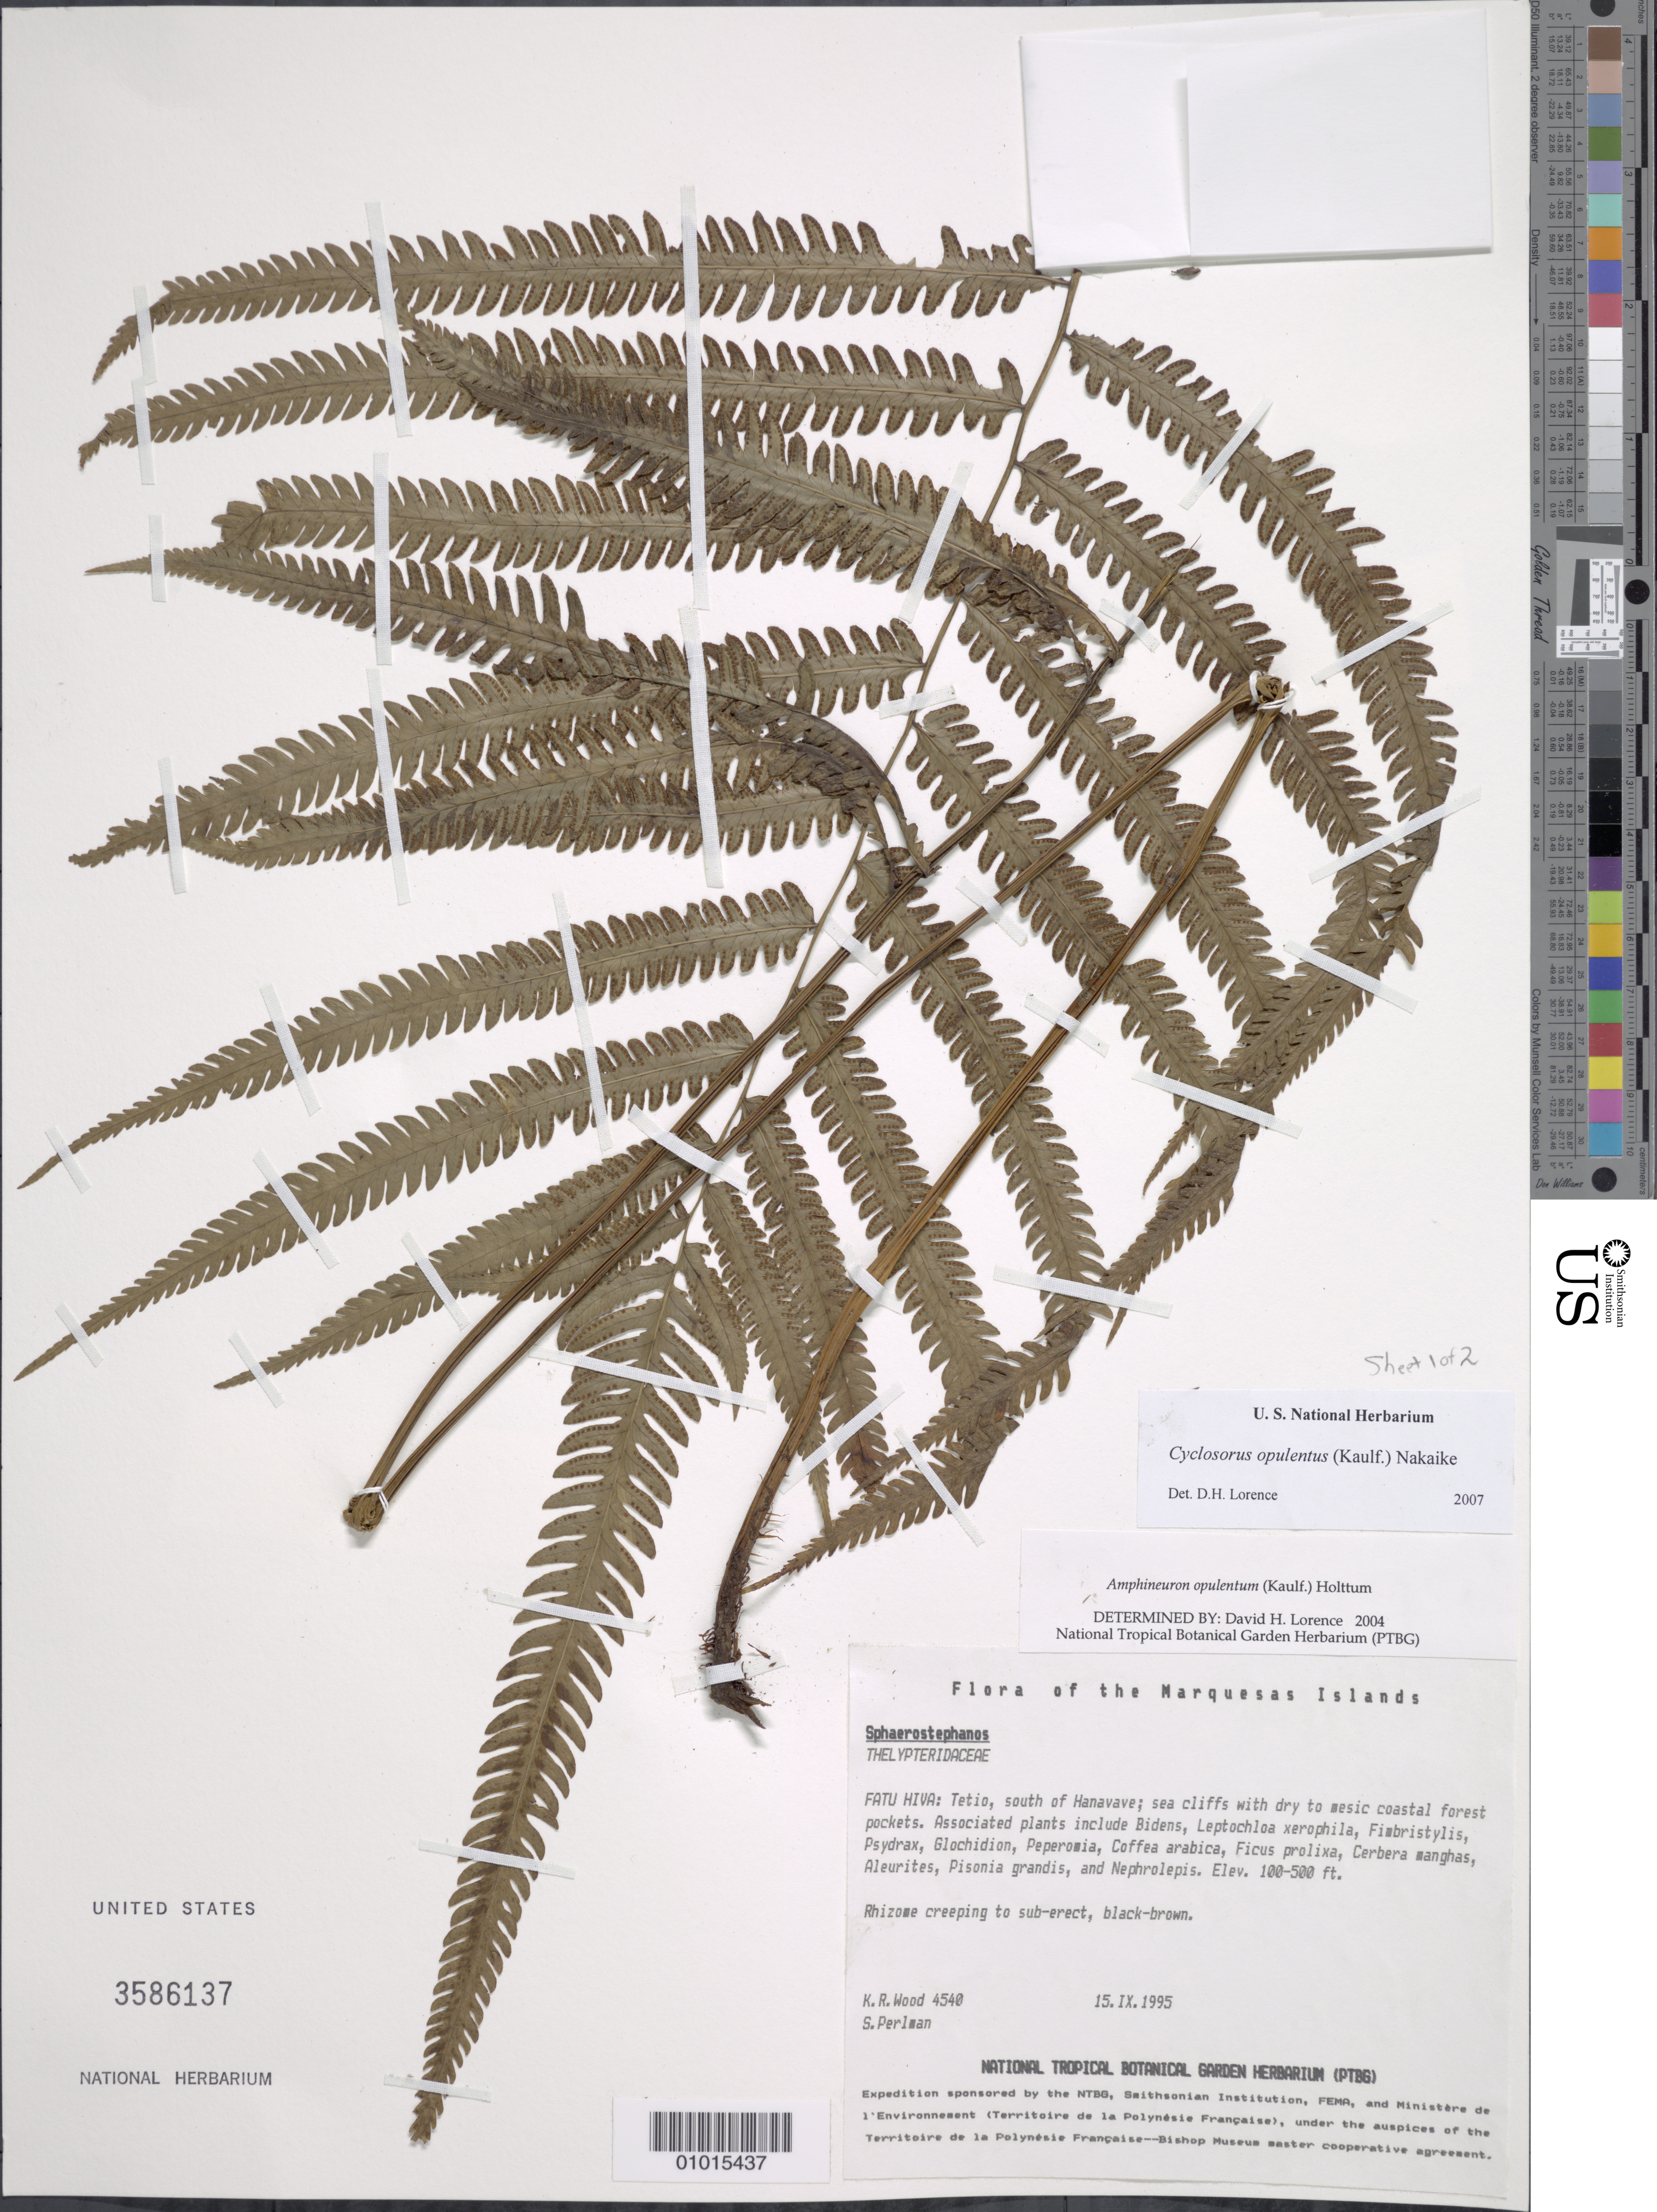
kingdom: Plantae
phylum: Tracheophyta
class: Polypodiopsida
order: Polypodiales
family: Thelypteridaceae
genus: Amphineuron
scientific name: Amphineuron opulentum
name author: (Kaulf.) Holttum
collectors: K. R. Wood & S. P. Perlman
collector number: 4540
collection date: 1995-09-15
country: French Polynesia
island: Fatu Hiva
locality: Tetio, S of Hanavave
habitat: Coastal sea cliffs w/ dry to mesic coastal forest pockets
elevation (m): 31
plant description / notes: = Amphineuron opulentum(Kaulf.) Holtt.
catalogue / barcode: US 3586137